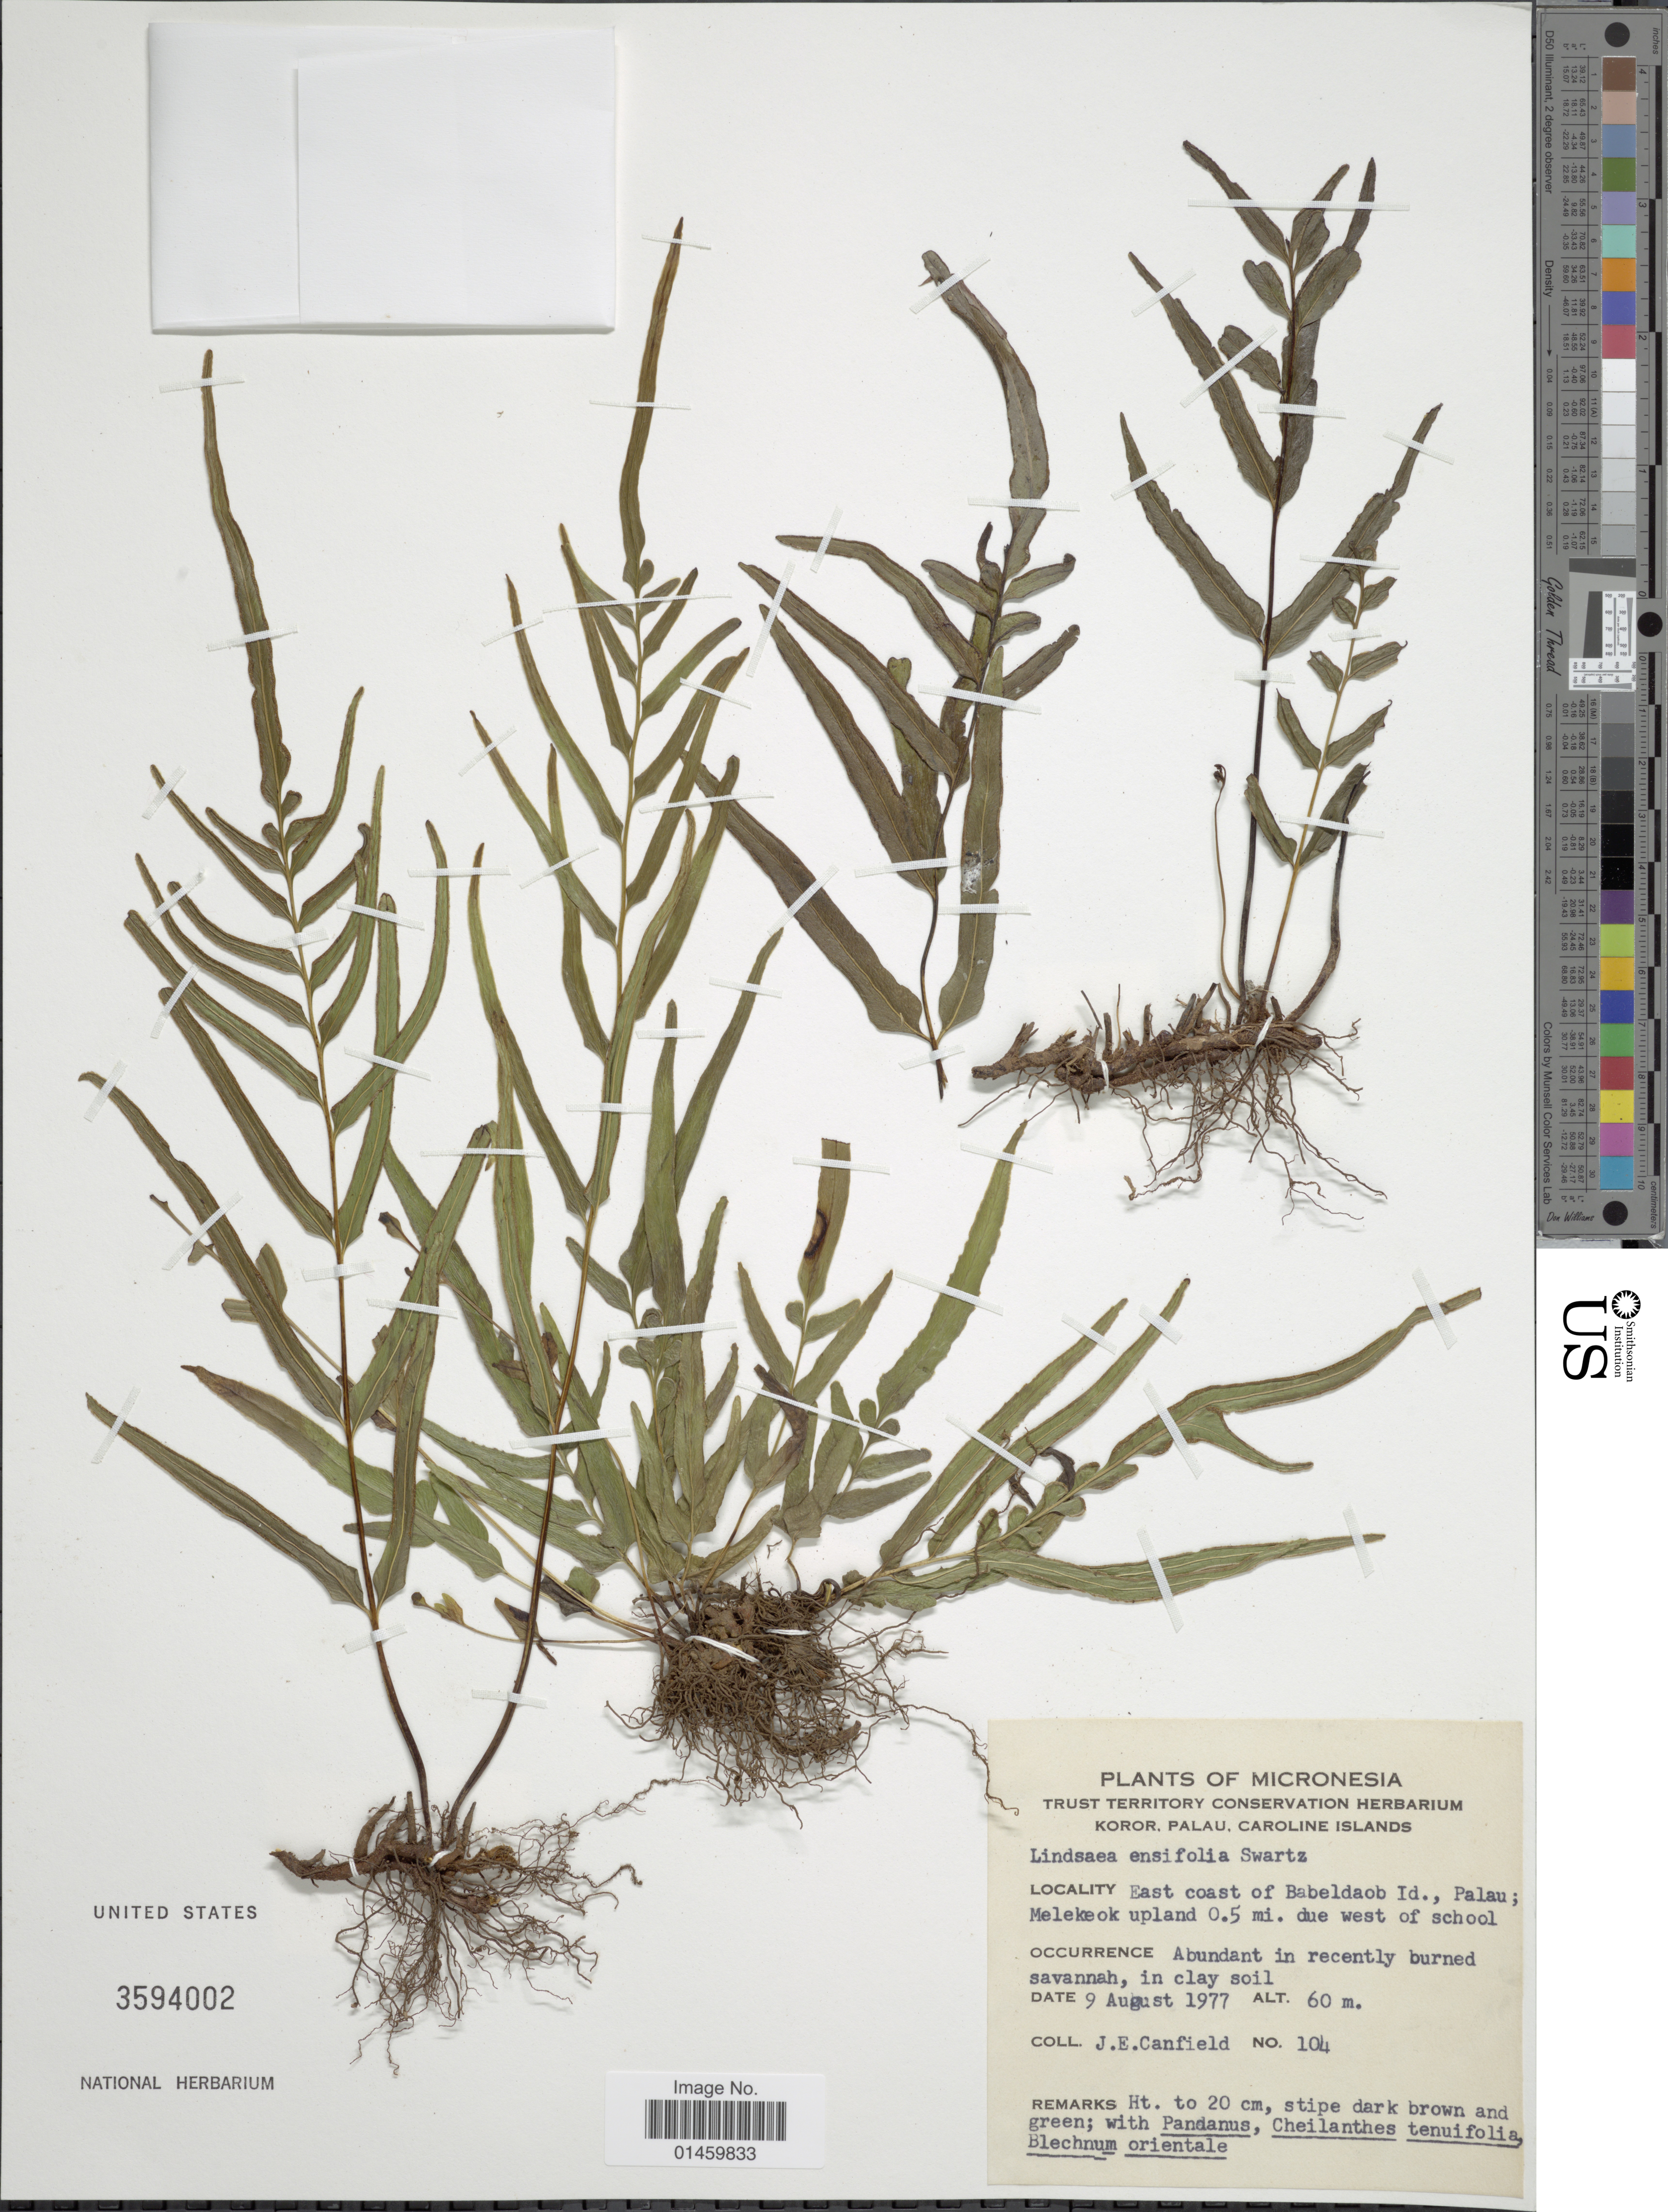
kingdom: Plantae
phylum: Tracheophyta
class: Polypodiopsida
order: Polypodiales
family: Lindsaeaceae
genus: Lindsaea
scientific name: Lindsaea ensifolia subsp. ensifolia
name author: Sw.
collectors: J. E. Canfield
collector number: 104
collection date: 1977-08-09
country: Palau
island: Babeldaob [Babelthuap]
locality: Micronesia. East coast of Babeldaob Id., Palau; Melekeok upland 0.5 mi. due west of school.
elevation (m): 60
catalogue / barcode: US 3594002